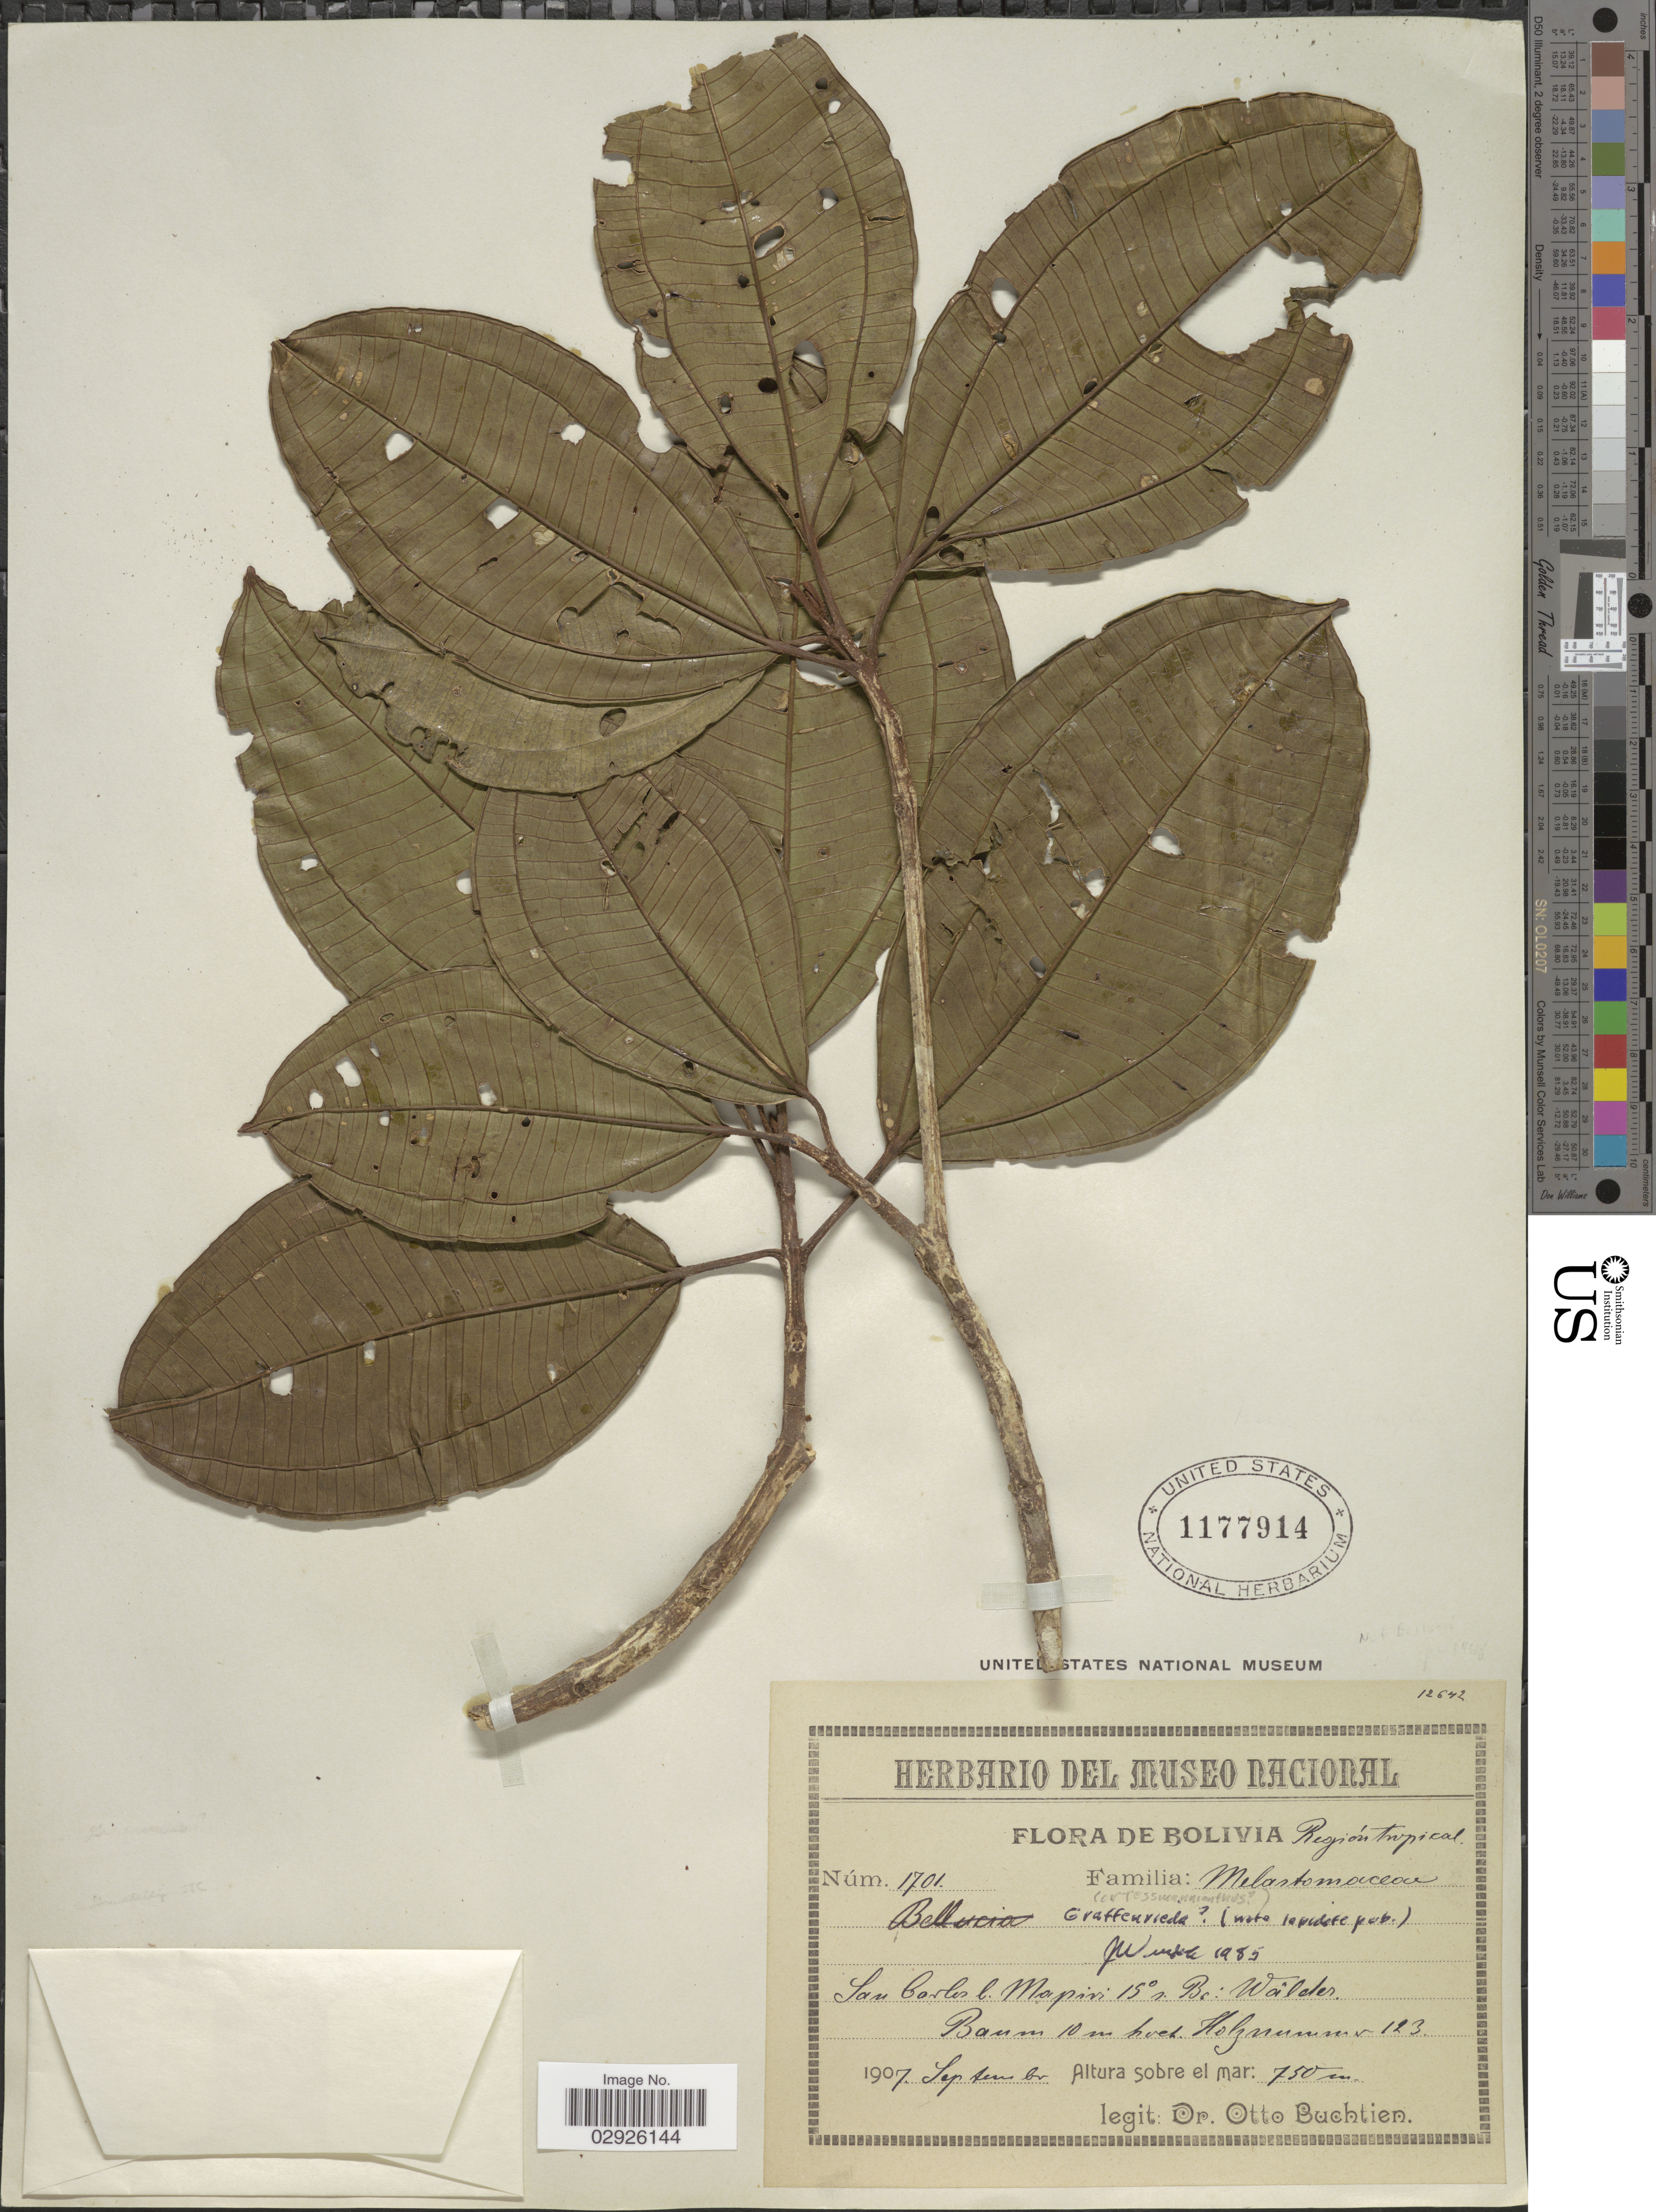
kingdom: Plantae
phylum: Tracheophyta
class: Magnoliopsida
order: Myrtales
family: Melastomataceae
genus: Tessmannianthus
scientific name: Tessmannianthus sp.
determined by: Murillo, J. S.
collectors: O. Buchtien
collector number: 1701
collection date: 1907-09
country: Bolivia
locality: San Carlos b. Mapiri 15° s. Br.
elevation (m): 750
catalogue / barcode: US 1177914